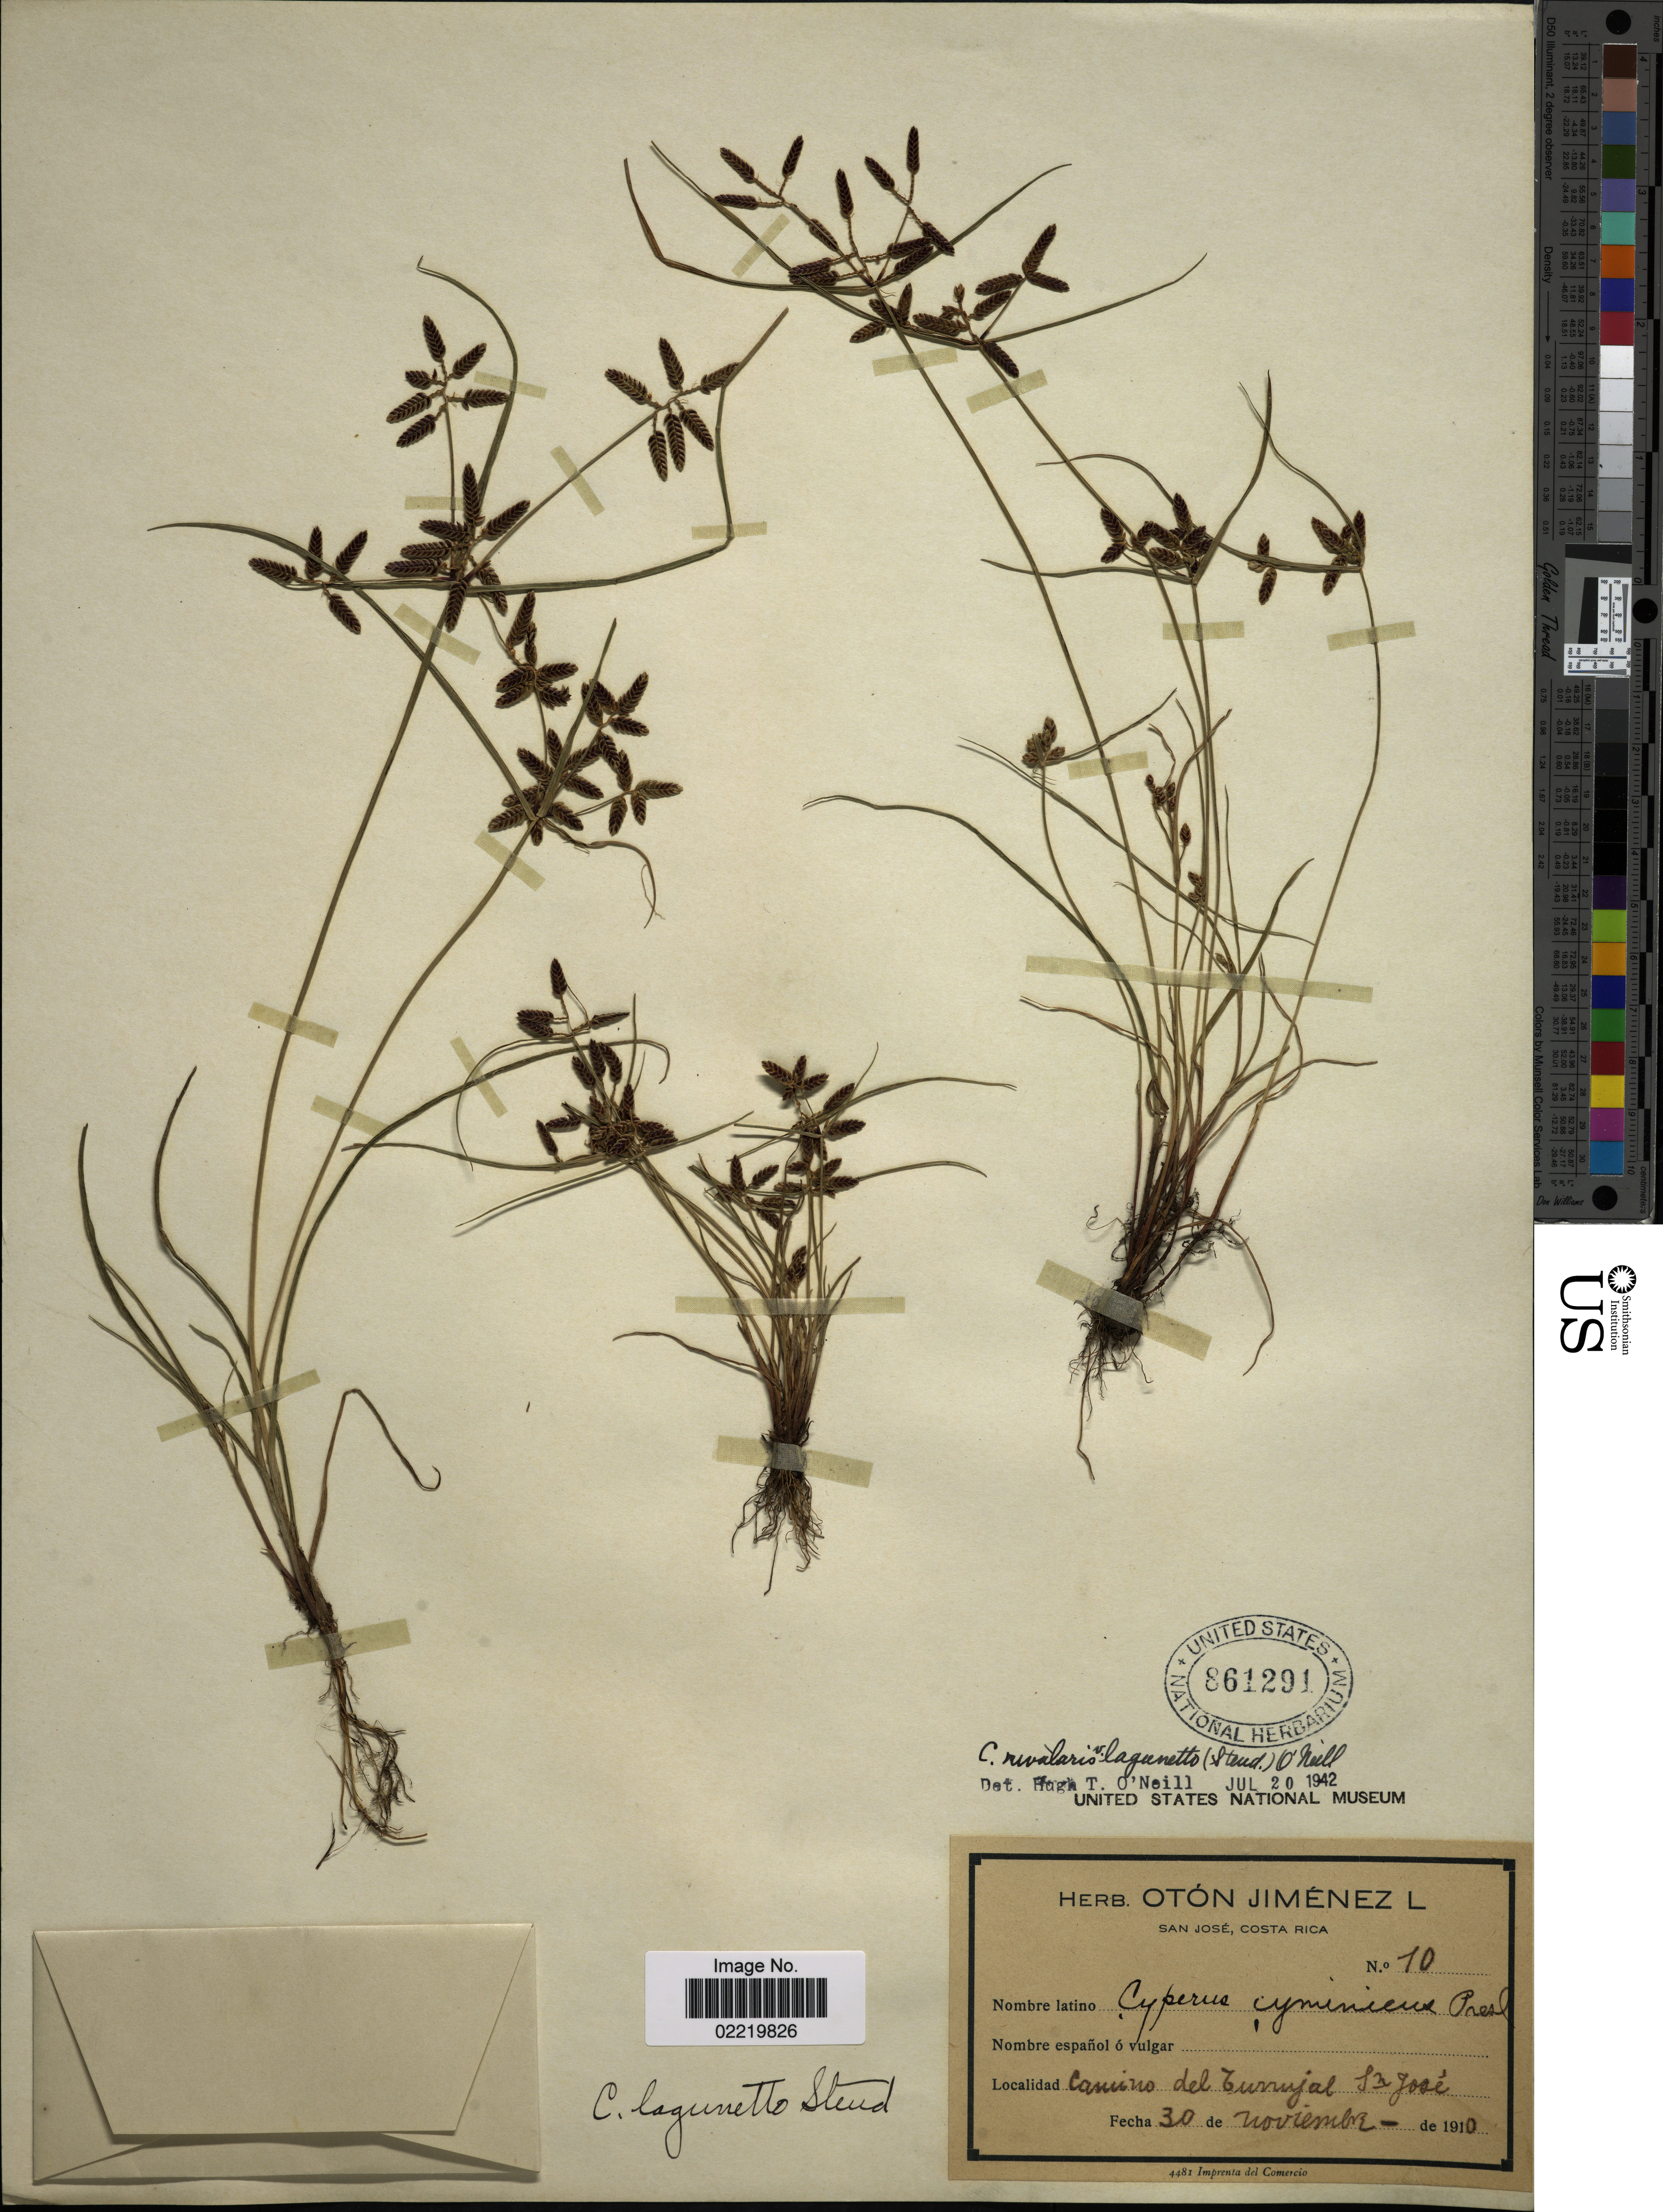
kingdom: Plantae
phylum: Tracheophyta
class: Liliopsida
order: Poales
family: Cyperaceae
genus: Cyperus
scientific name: Cyperus niger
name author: Ruiz & Pav.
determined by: Strong, Mark T., (BOT), Smithsonian Institution - National Museum of Natural History (UNITED STATES)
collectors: ex herb. O. Jimenez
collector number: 10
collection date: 1910-11-30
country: Costa Rica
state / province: San José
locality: Camino del Turrujal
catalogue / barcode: US 861291